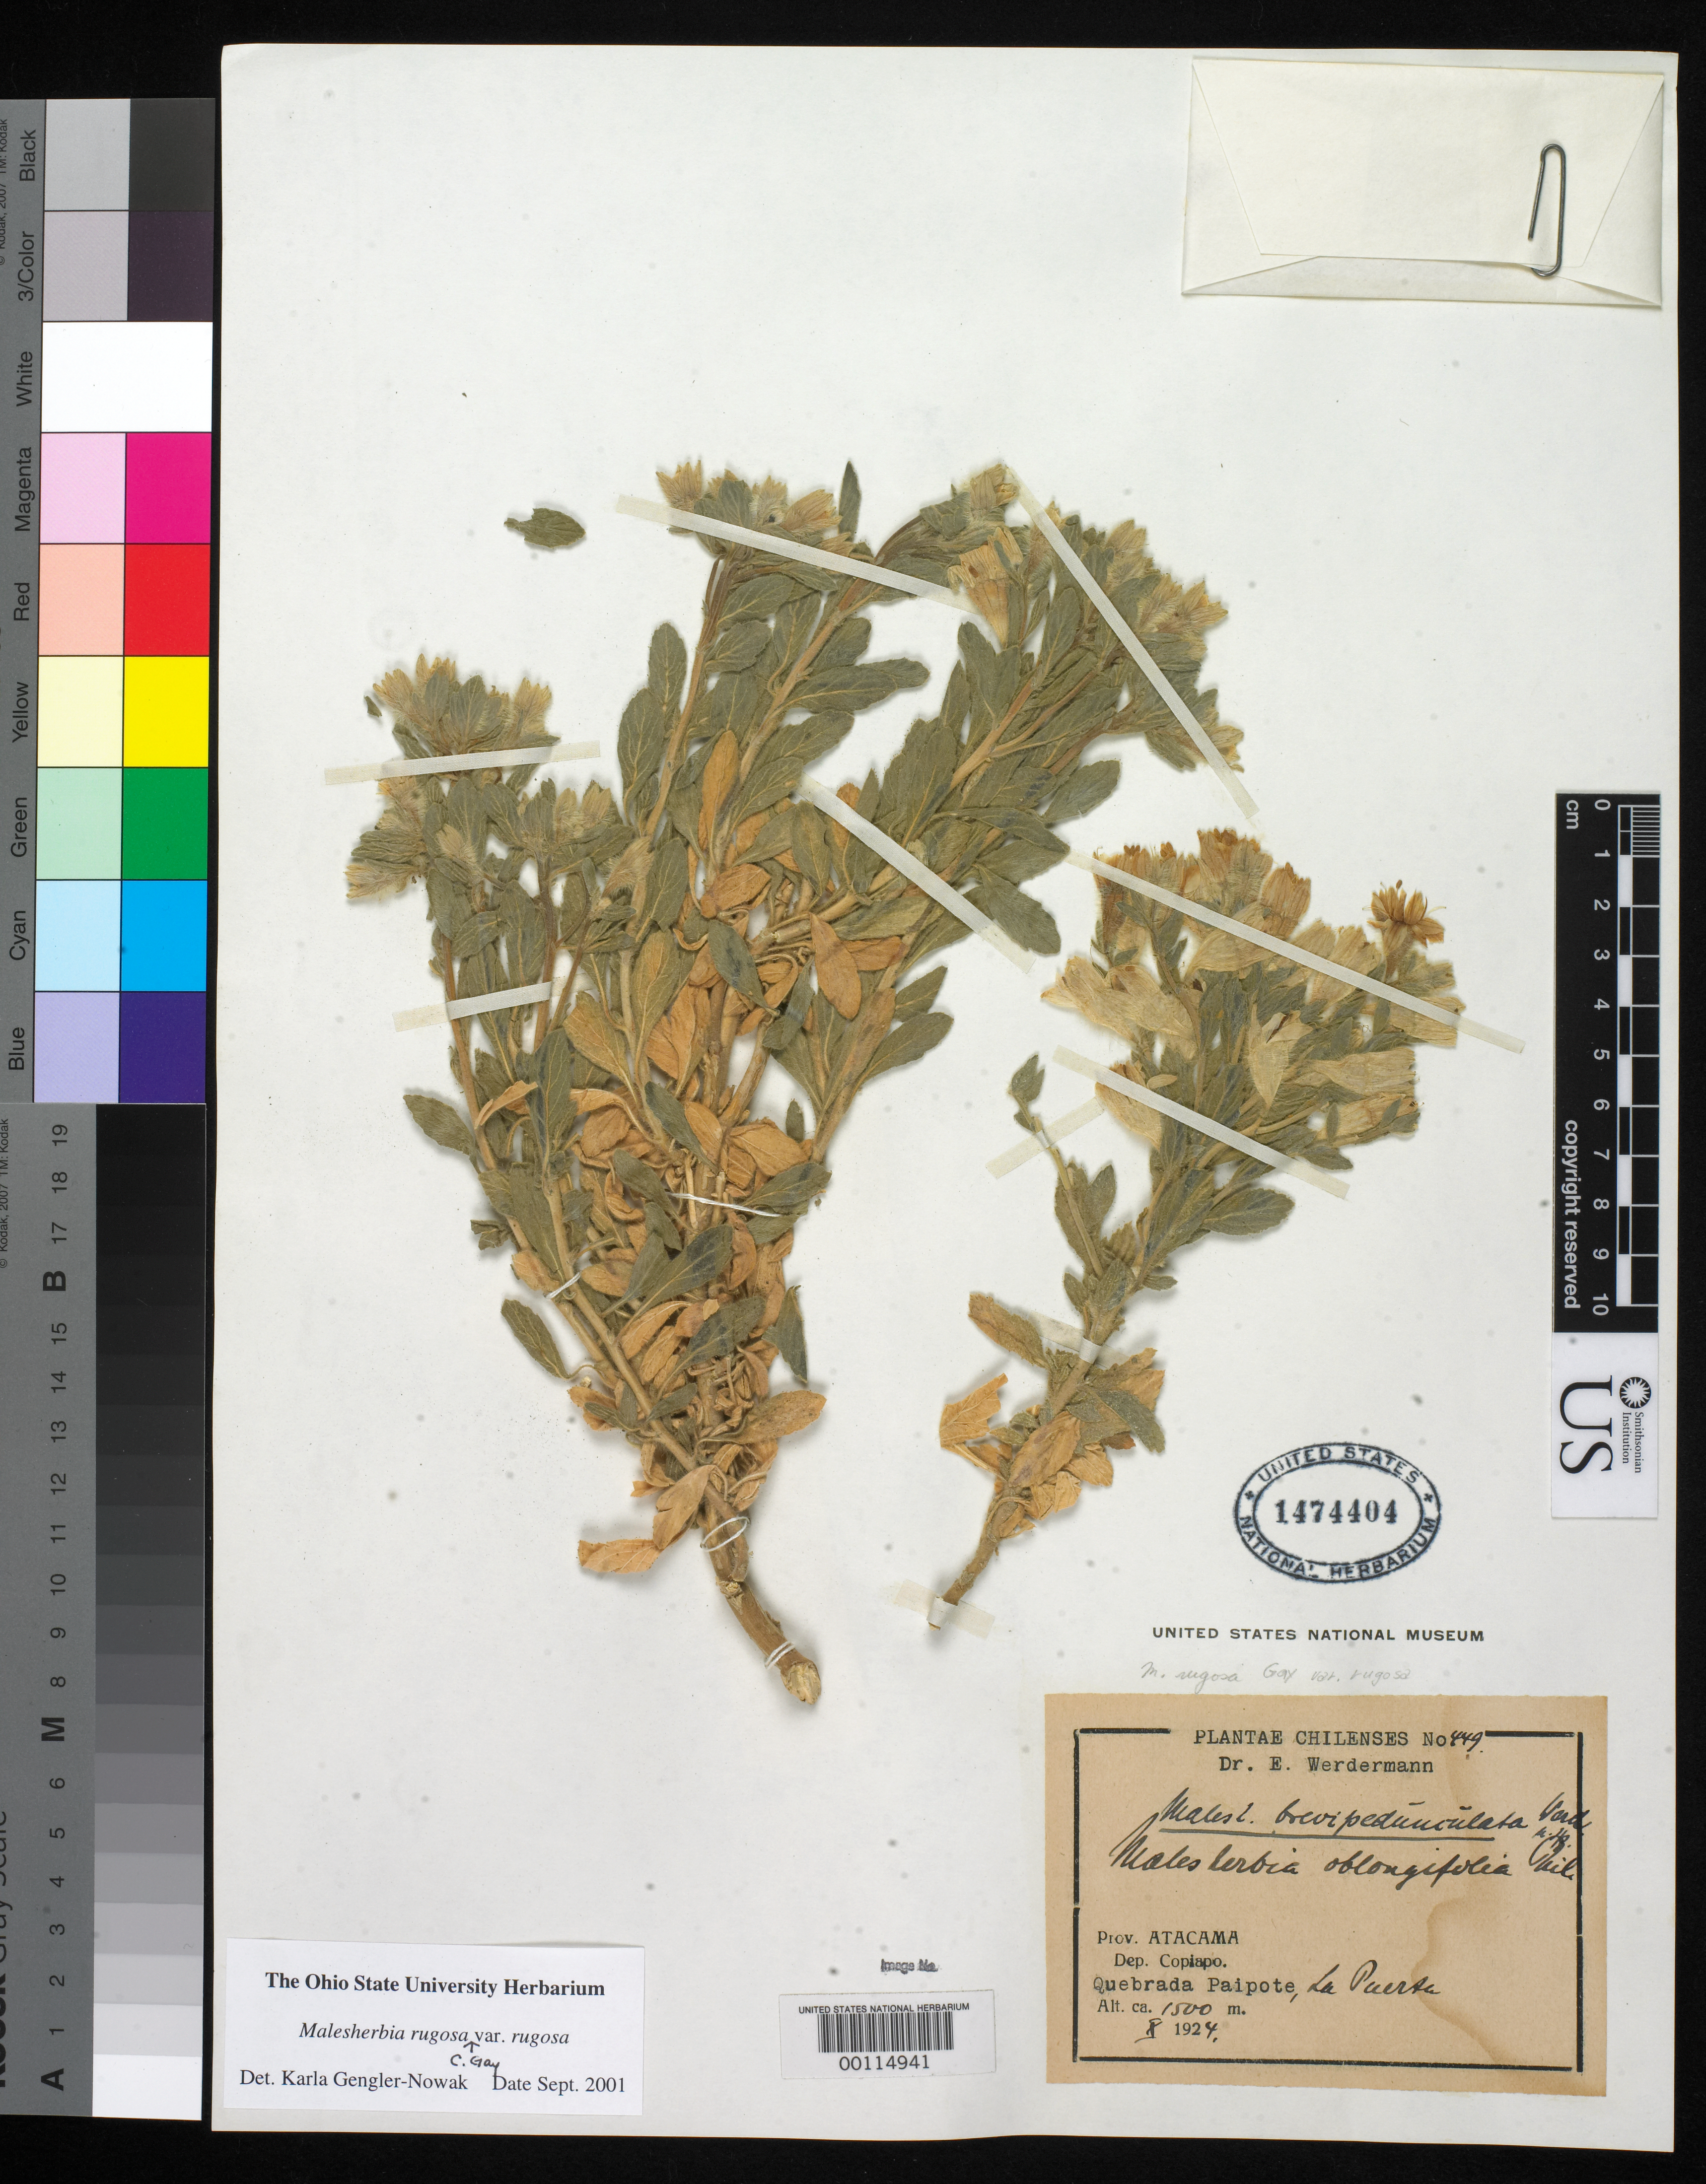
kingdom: Plantae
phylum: Tracheophyta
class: Magnoliopsida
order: Malpighiales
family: Malesherbiaceae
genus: Malesherbia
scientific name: Malesherbia brevipedunculata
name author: Werderm.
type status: Isotype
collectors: E. Werdermann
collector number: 449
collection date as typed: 1924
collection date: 1924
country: Chile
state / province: Atacama (III)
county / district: Copiapó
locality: Quebrada Paipote, la Puerta.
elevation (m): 1500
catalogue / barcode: US 1474404